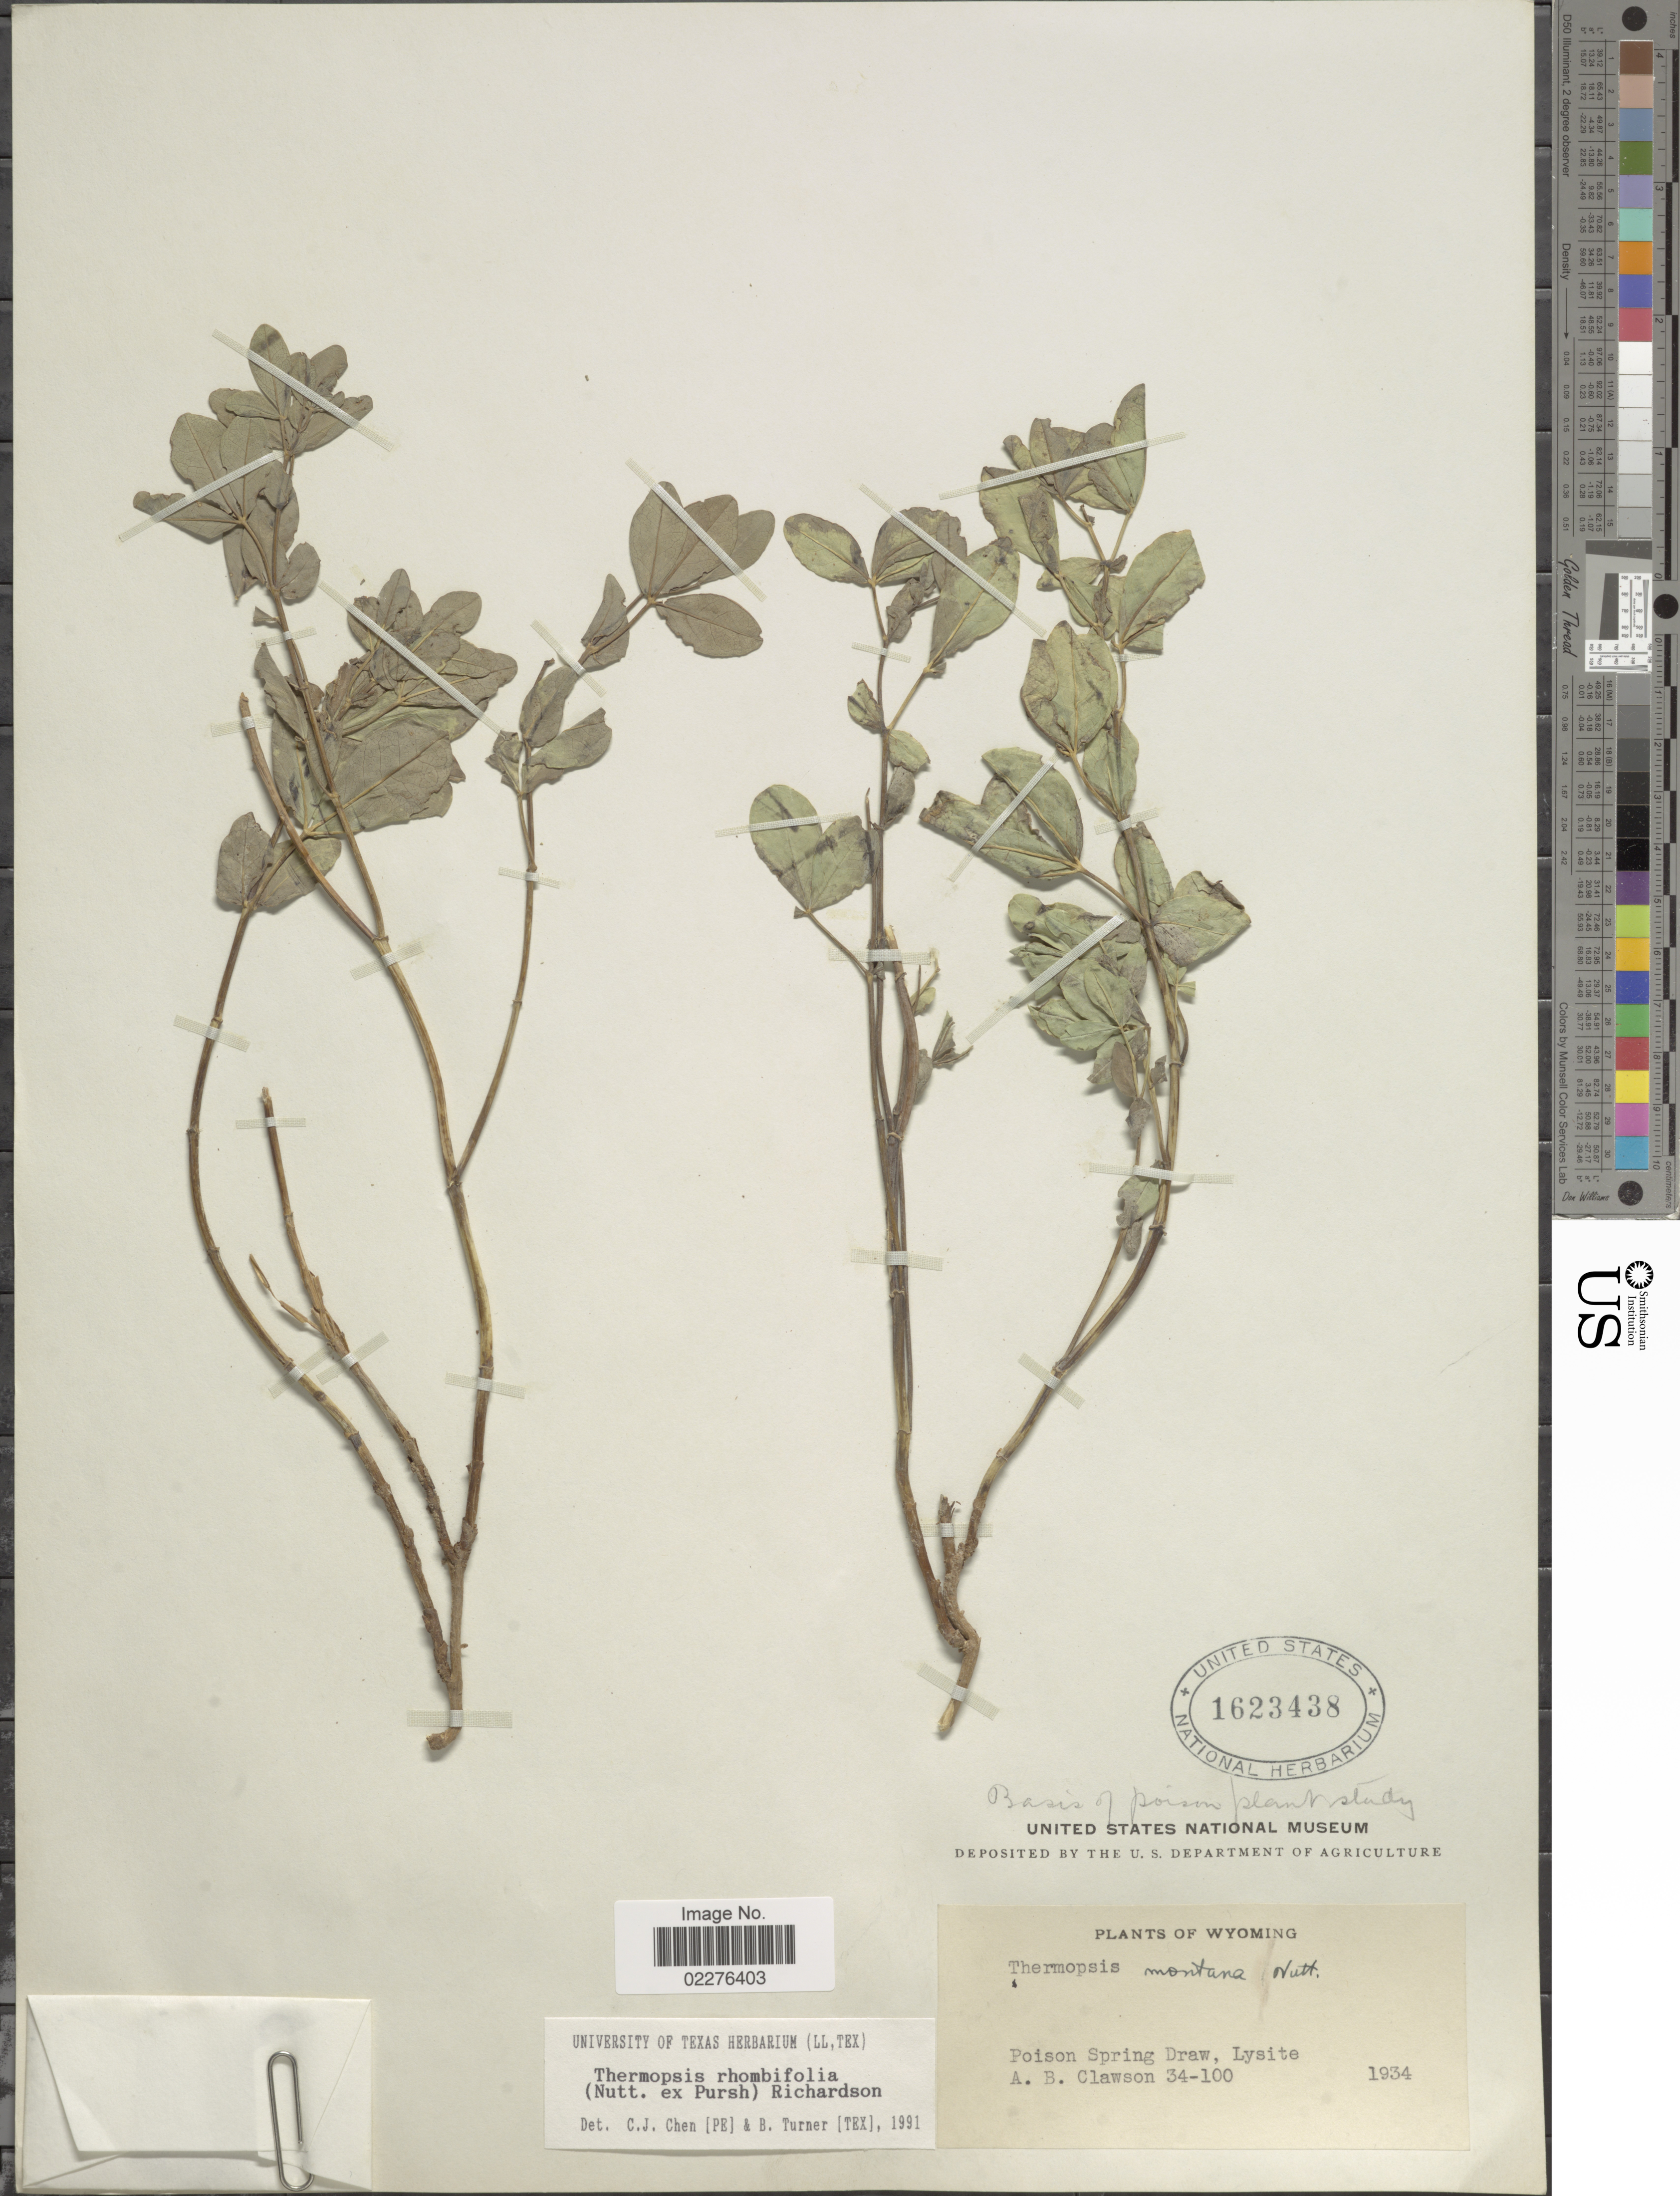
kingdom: Plantae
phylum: Tracheophyta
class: Magnoliopsida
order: Fabales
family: Fabaceae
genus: Thermopsis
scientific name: Thermopsis rhombifolia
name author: Richardson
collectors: A. Clawson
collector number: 34-100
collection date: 1934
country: United States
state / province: Wyoming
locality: Poison Spring Draw, Lysite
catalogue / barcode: US 1623438